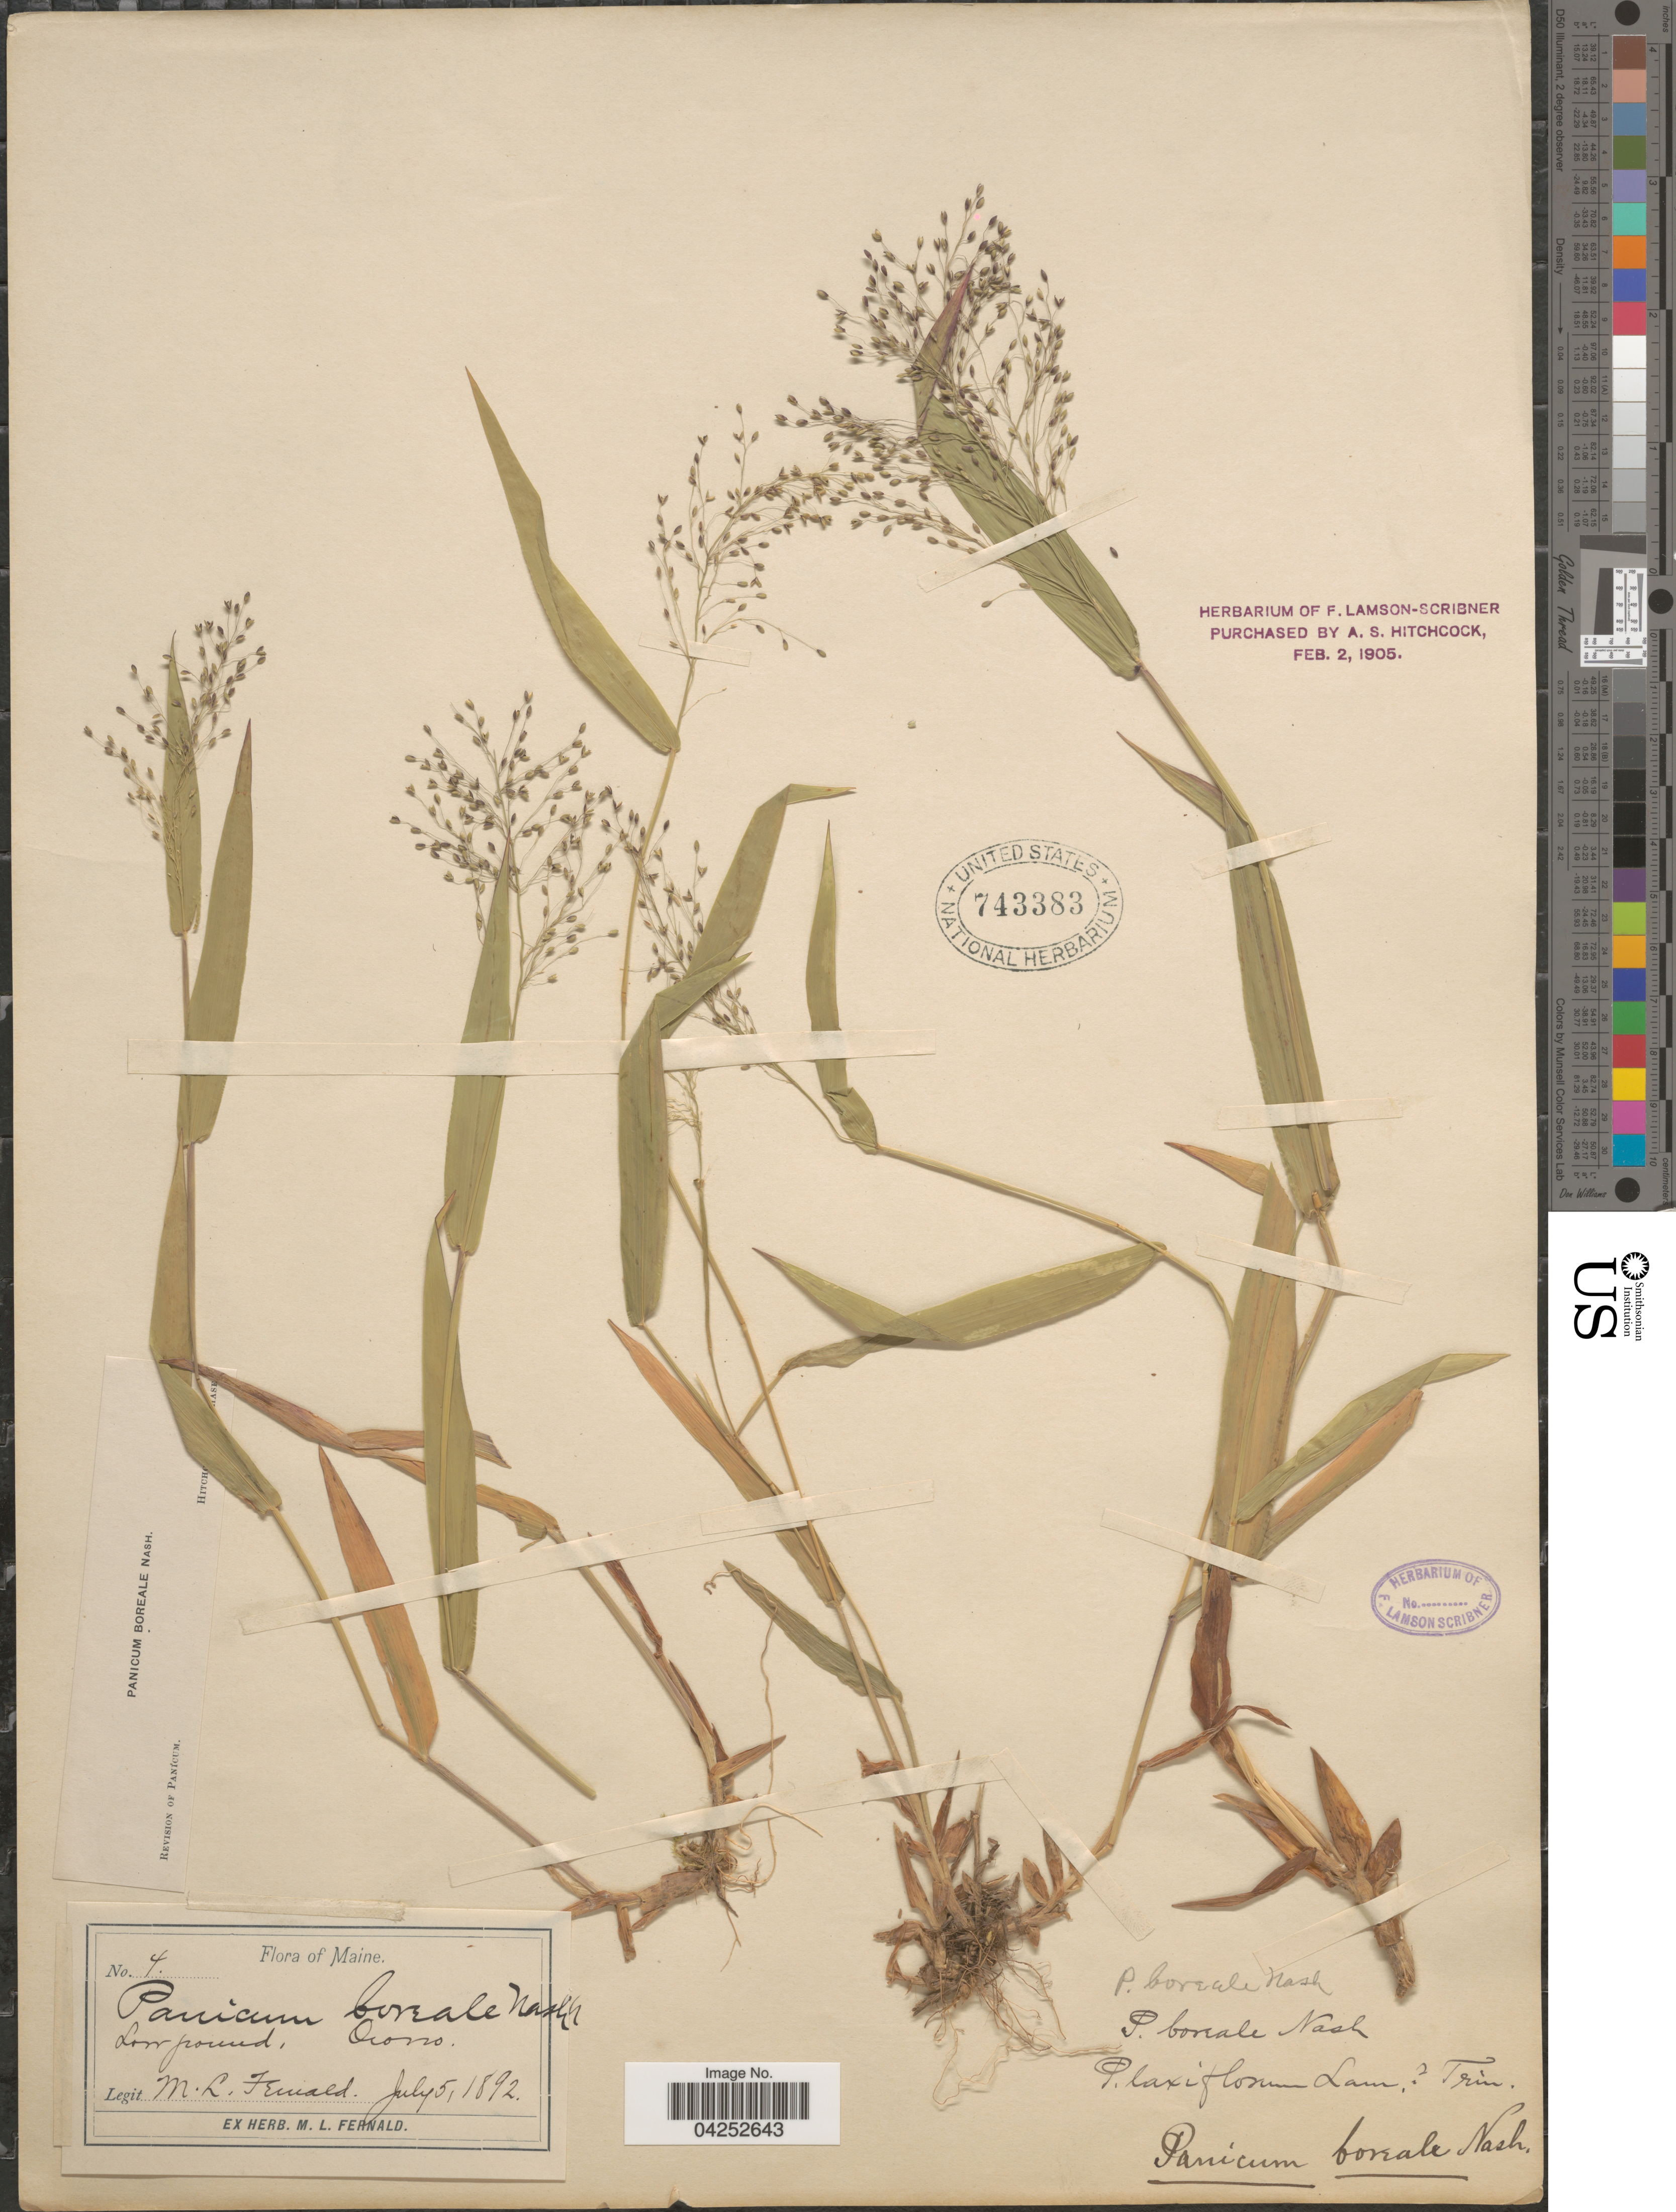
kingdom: Plantae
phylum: Tracheophyta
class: Liliopsida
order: Poales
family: Poaceae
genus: Dichanthelium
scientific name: Dichanthelium boreale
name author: (Nash) Freckmann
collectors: M. L. Fernald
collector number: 4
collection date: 1892-07-05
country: United States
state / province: Maine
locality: Ocono.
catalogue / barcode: US 743383